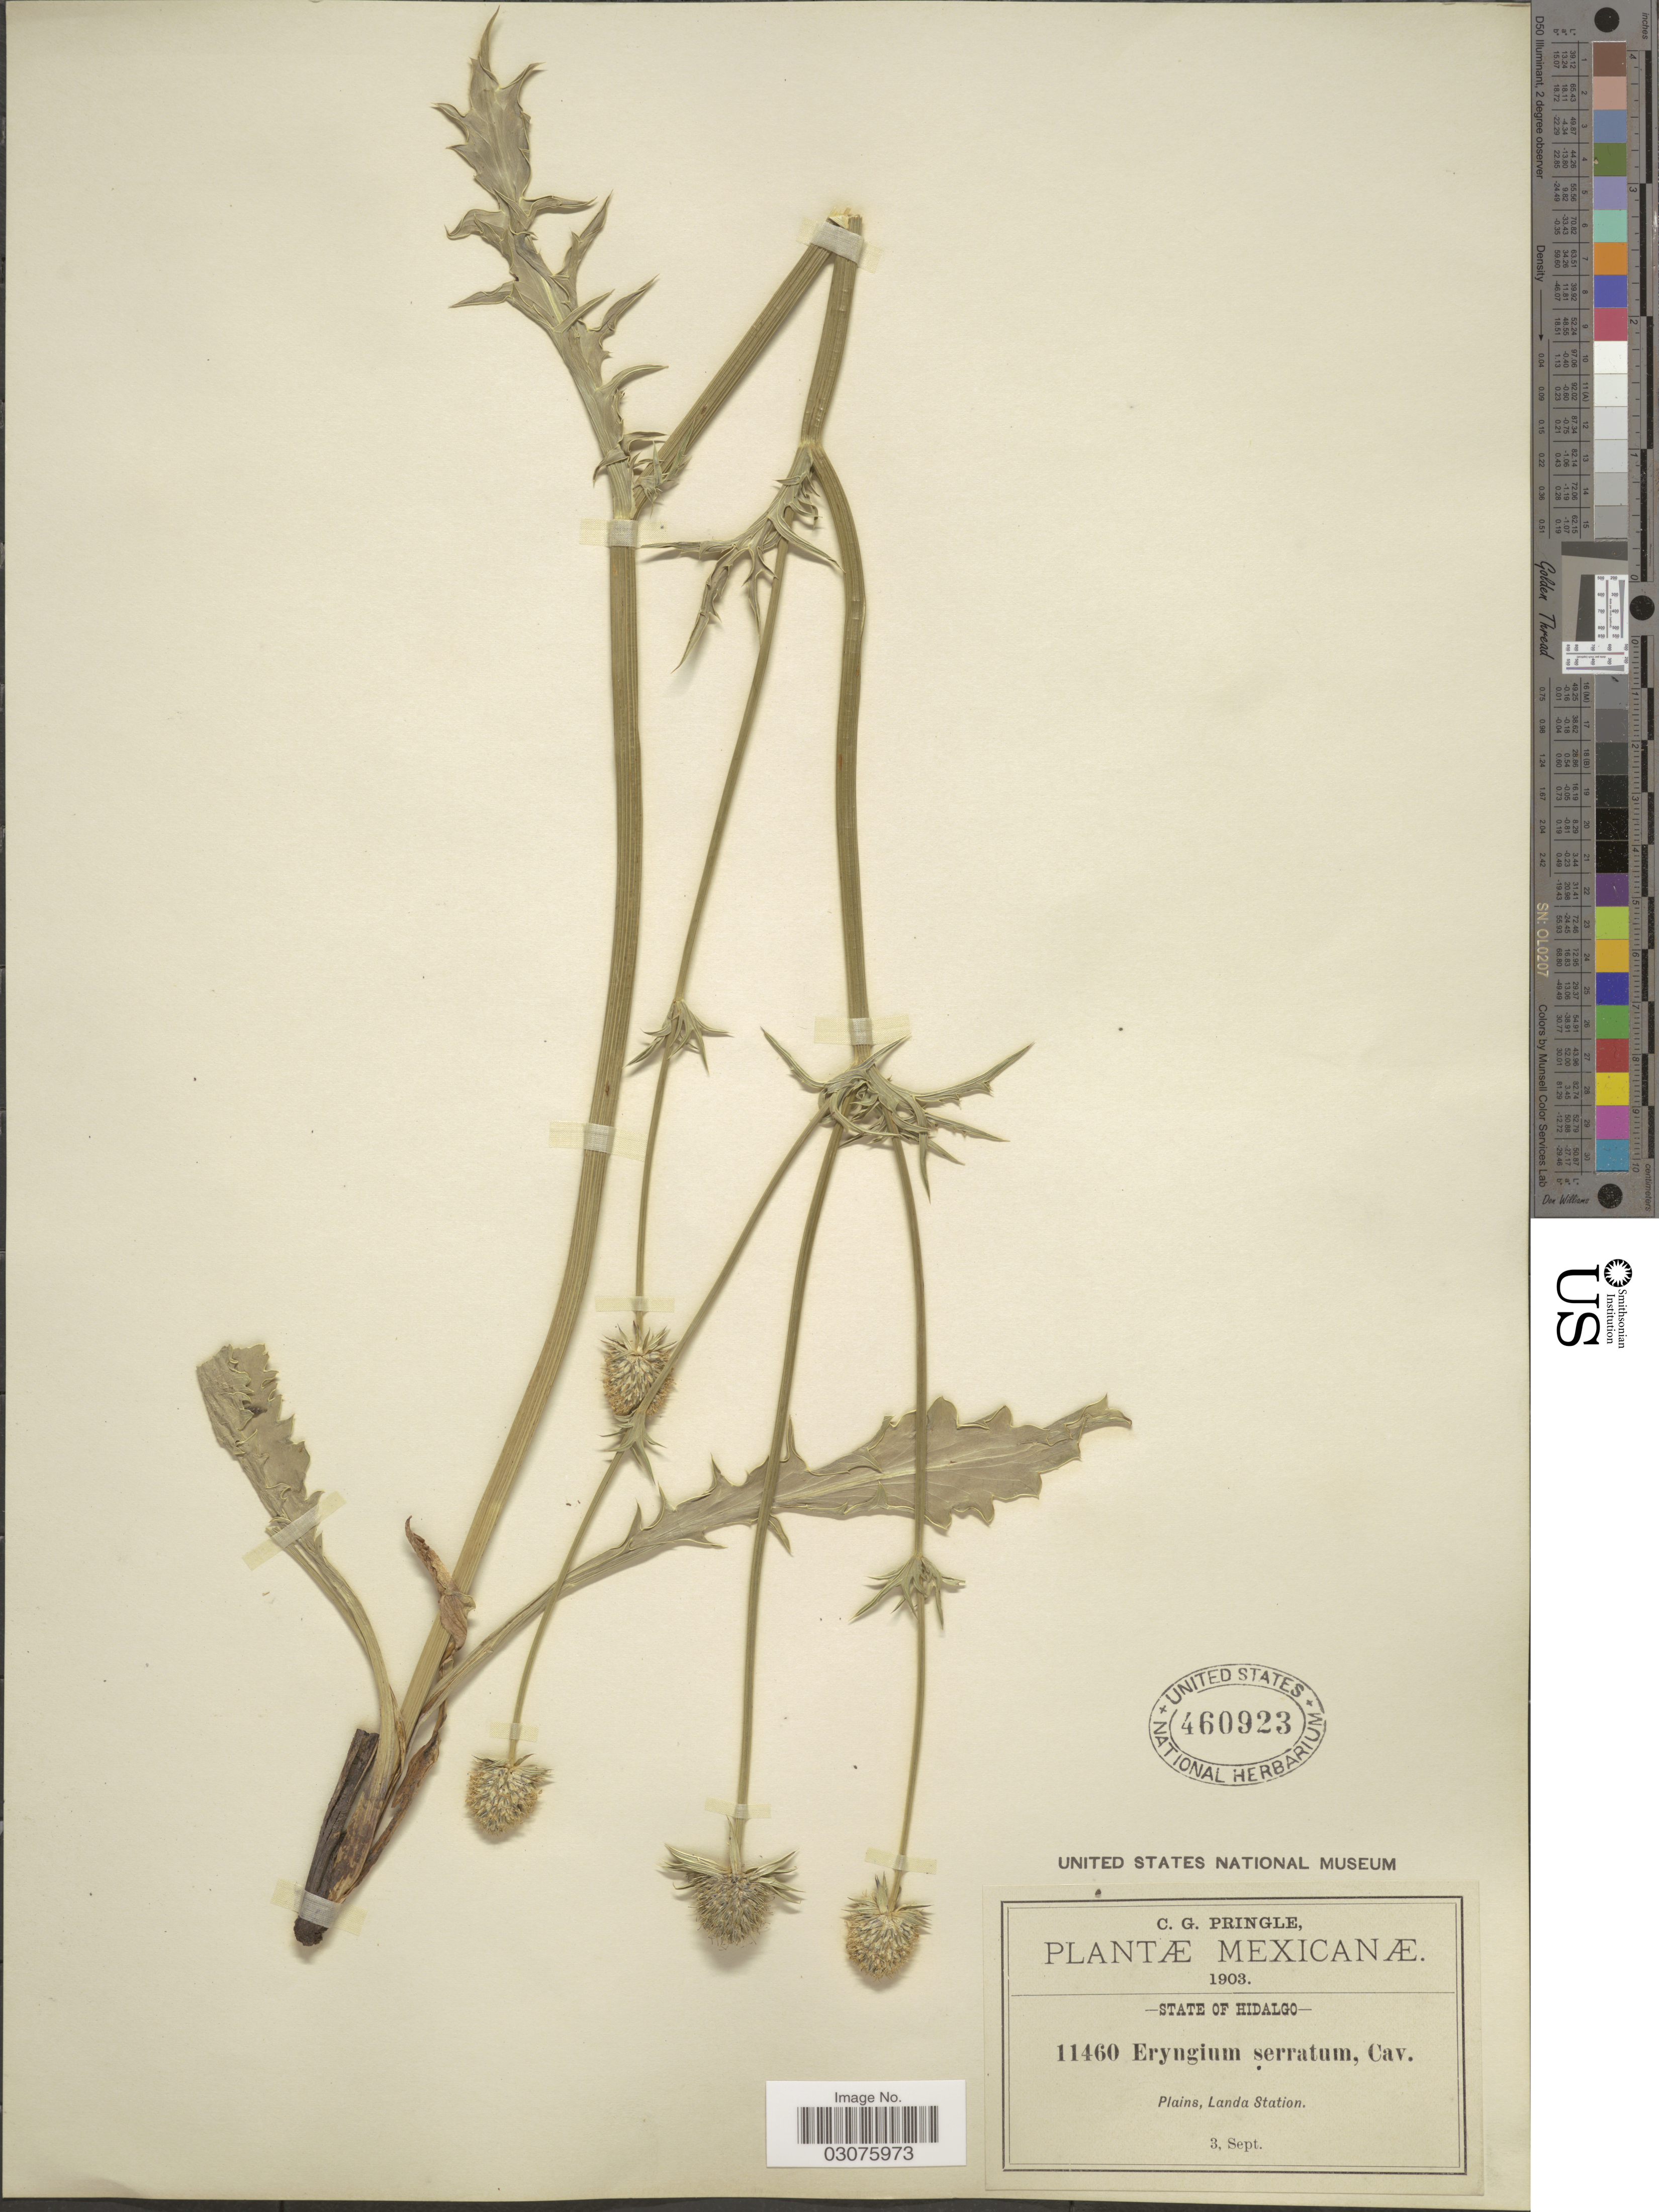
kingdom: Plantae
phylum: Tracheophyta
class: Magnoliopsida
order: Apiales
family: Apiaceae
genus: Eryngium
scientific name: Eryngium serratum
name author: Cav.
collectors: C. G. Pringle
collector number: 11460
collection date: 1903-09-03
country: Mexico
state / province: Hidalgo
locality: State of Hidalgo. Plains, Landa Station.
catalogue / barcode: US 460923